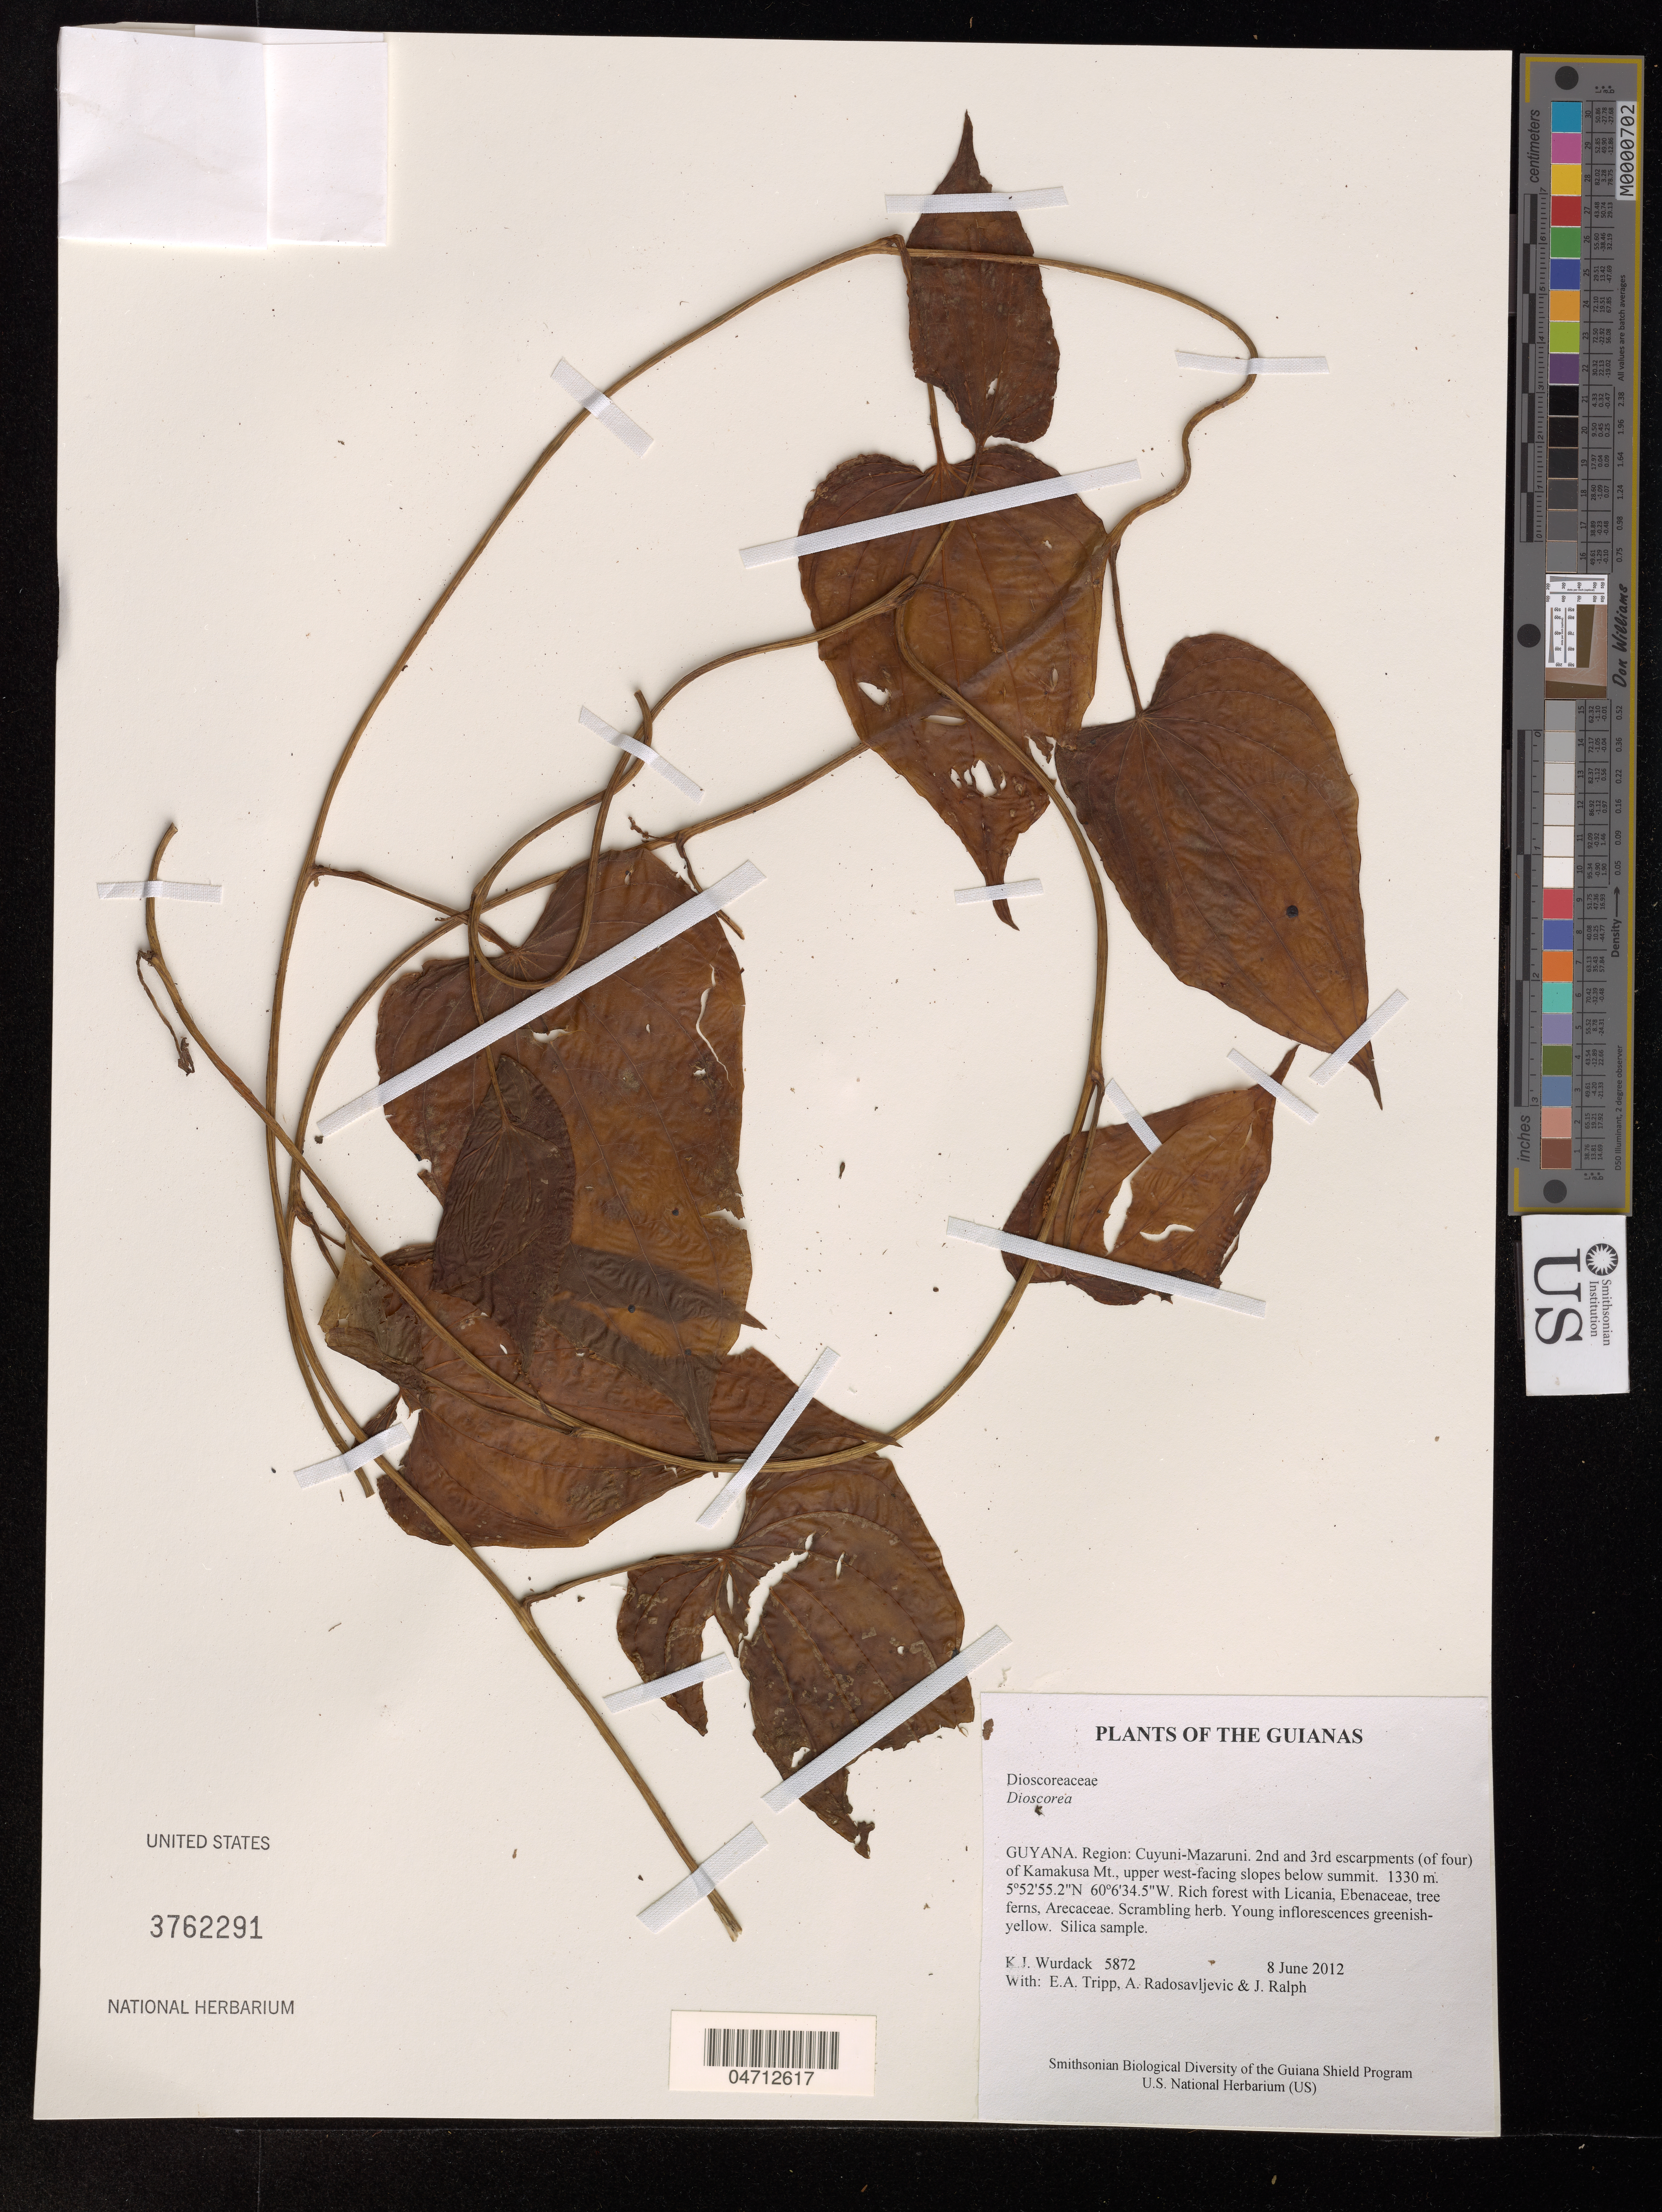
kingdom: Plantae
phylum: Tracheophyta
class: Liliopsida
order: Dioscoreales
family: Dioscoreaceae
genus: Dioscorea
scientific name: Dioscorea sp.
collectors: K. Wurdack, E. Tripp, A. Radosavljevic & J. Ralph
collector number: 5872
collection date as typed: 8 June 2012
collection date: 2012-06-08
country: Guyana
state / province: Cuyuni-Mazaruni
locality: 2nd and 3rd escarpments (of four) of Kamakusa Mt., upper west-facing slopes below summit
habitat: Rich forest with Licania, Ebenaceae, tree ferns, Arecaceae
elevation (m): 1330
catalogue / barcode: US 3762291